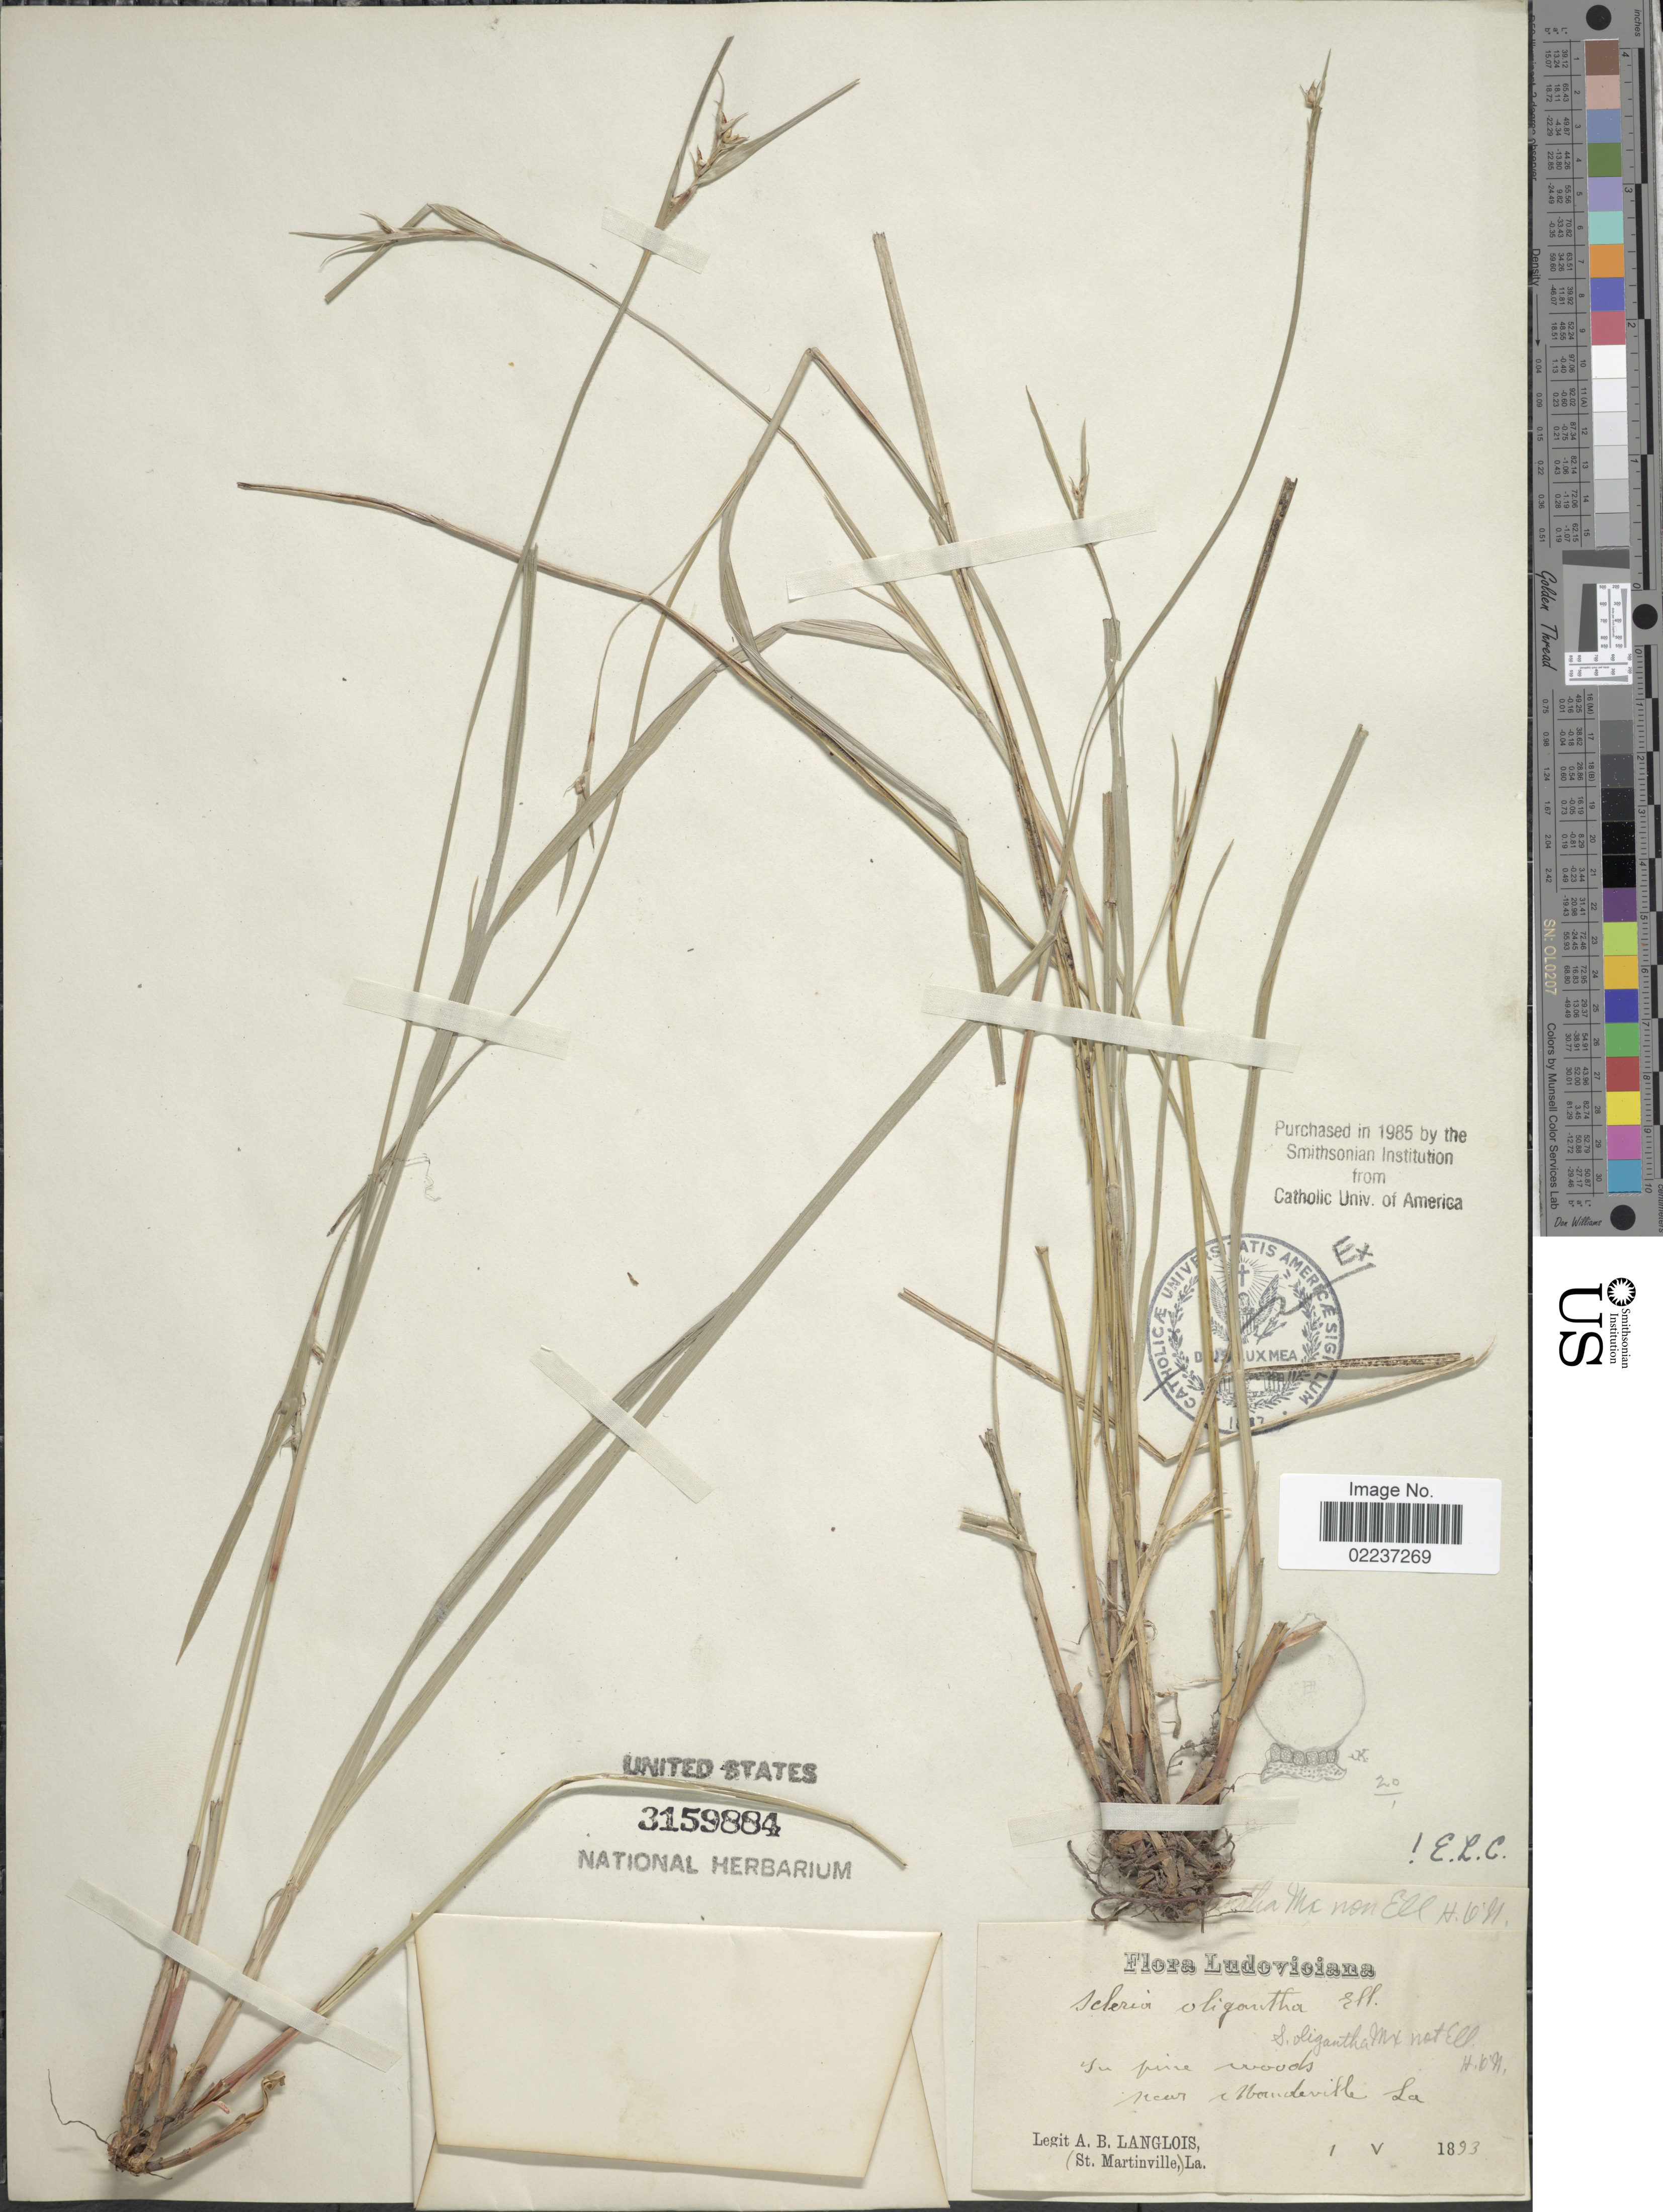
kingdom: Plantae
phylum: Tracheophyta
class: Liliopsida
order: Poales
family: Cyperaceae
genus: Scleria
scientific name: Scleria oligantha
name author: Michx.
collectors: A. Langlois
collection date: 1893-05-01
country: United States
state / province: Louisiana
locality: near Mandeville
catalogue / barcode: US 3159884